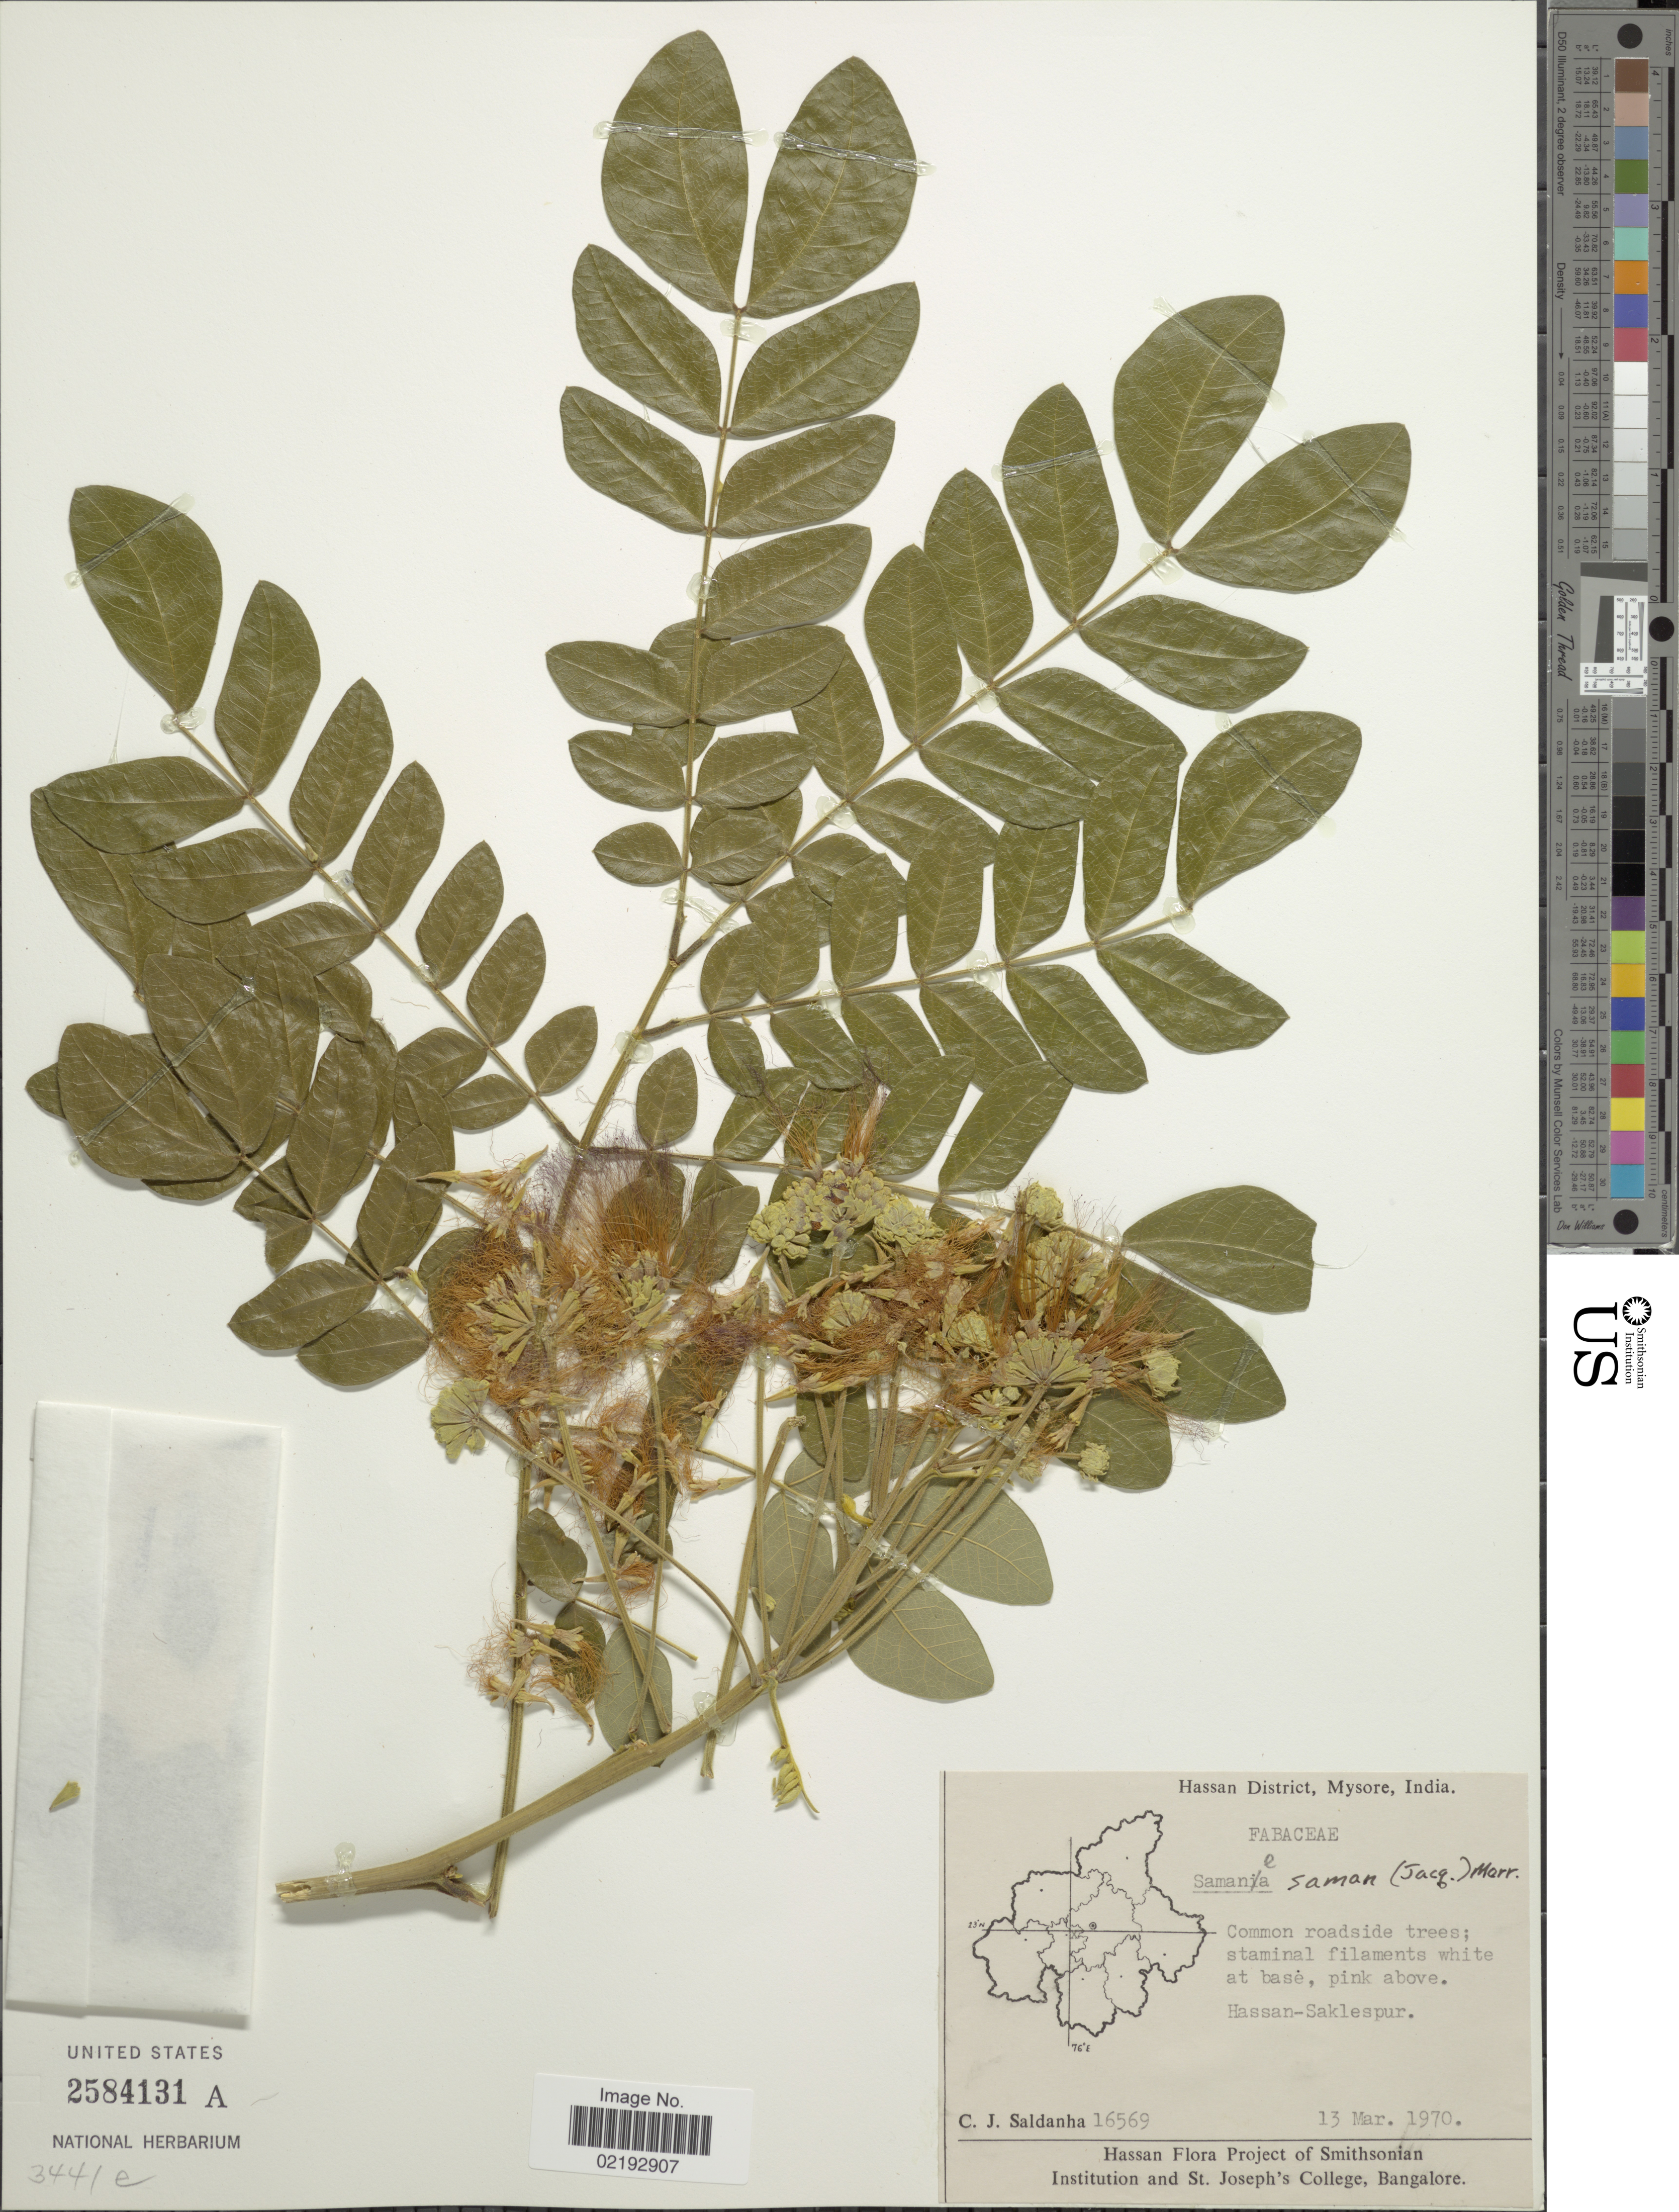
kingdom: Plantae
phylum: Tracheophyta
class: Magnoliopsida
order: Fabales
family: Fabaceae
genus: Samanea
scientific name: Samanea saman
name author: (Jacq.) Merr.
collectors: C. J. Saldanha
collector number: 16569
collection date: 1970-03-13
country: India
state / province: Karnataka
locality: Hassan District, Mysore, Hassan-Saklespur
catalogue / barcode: US 2584131A